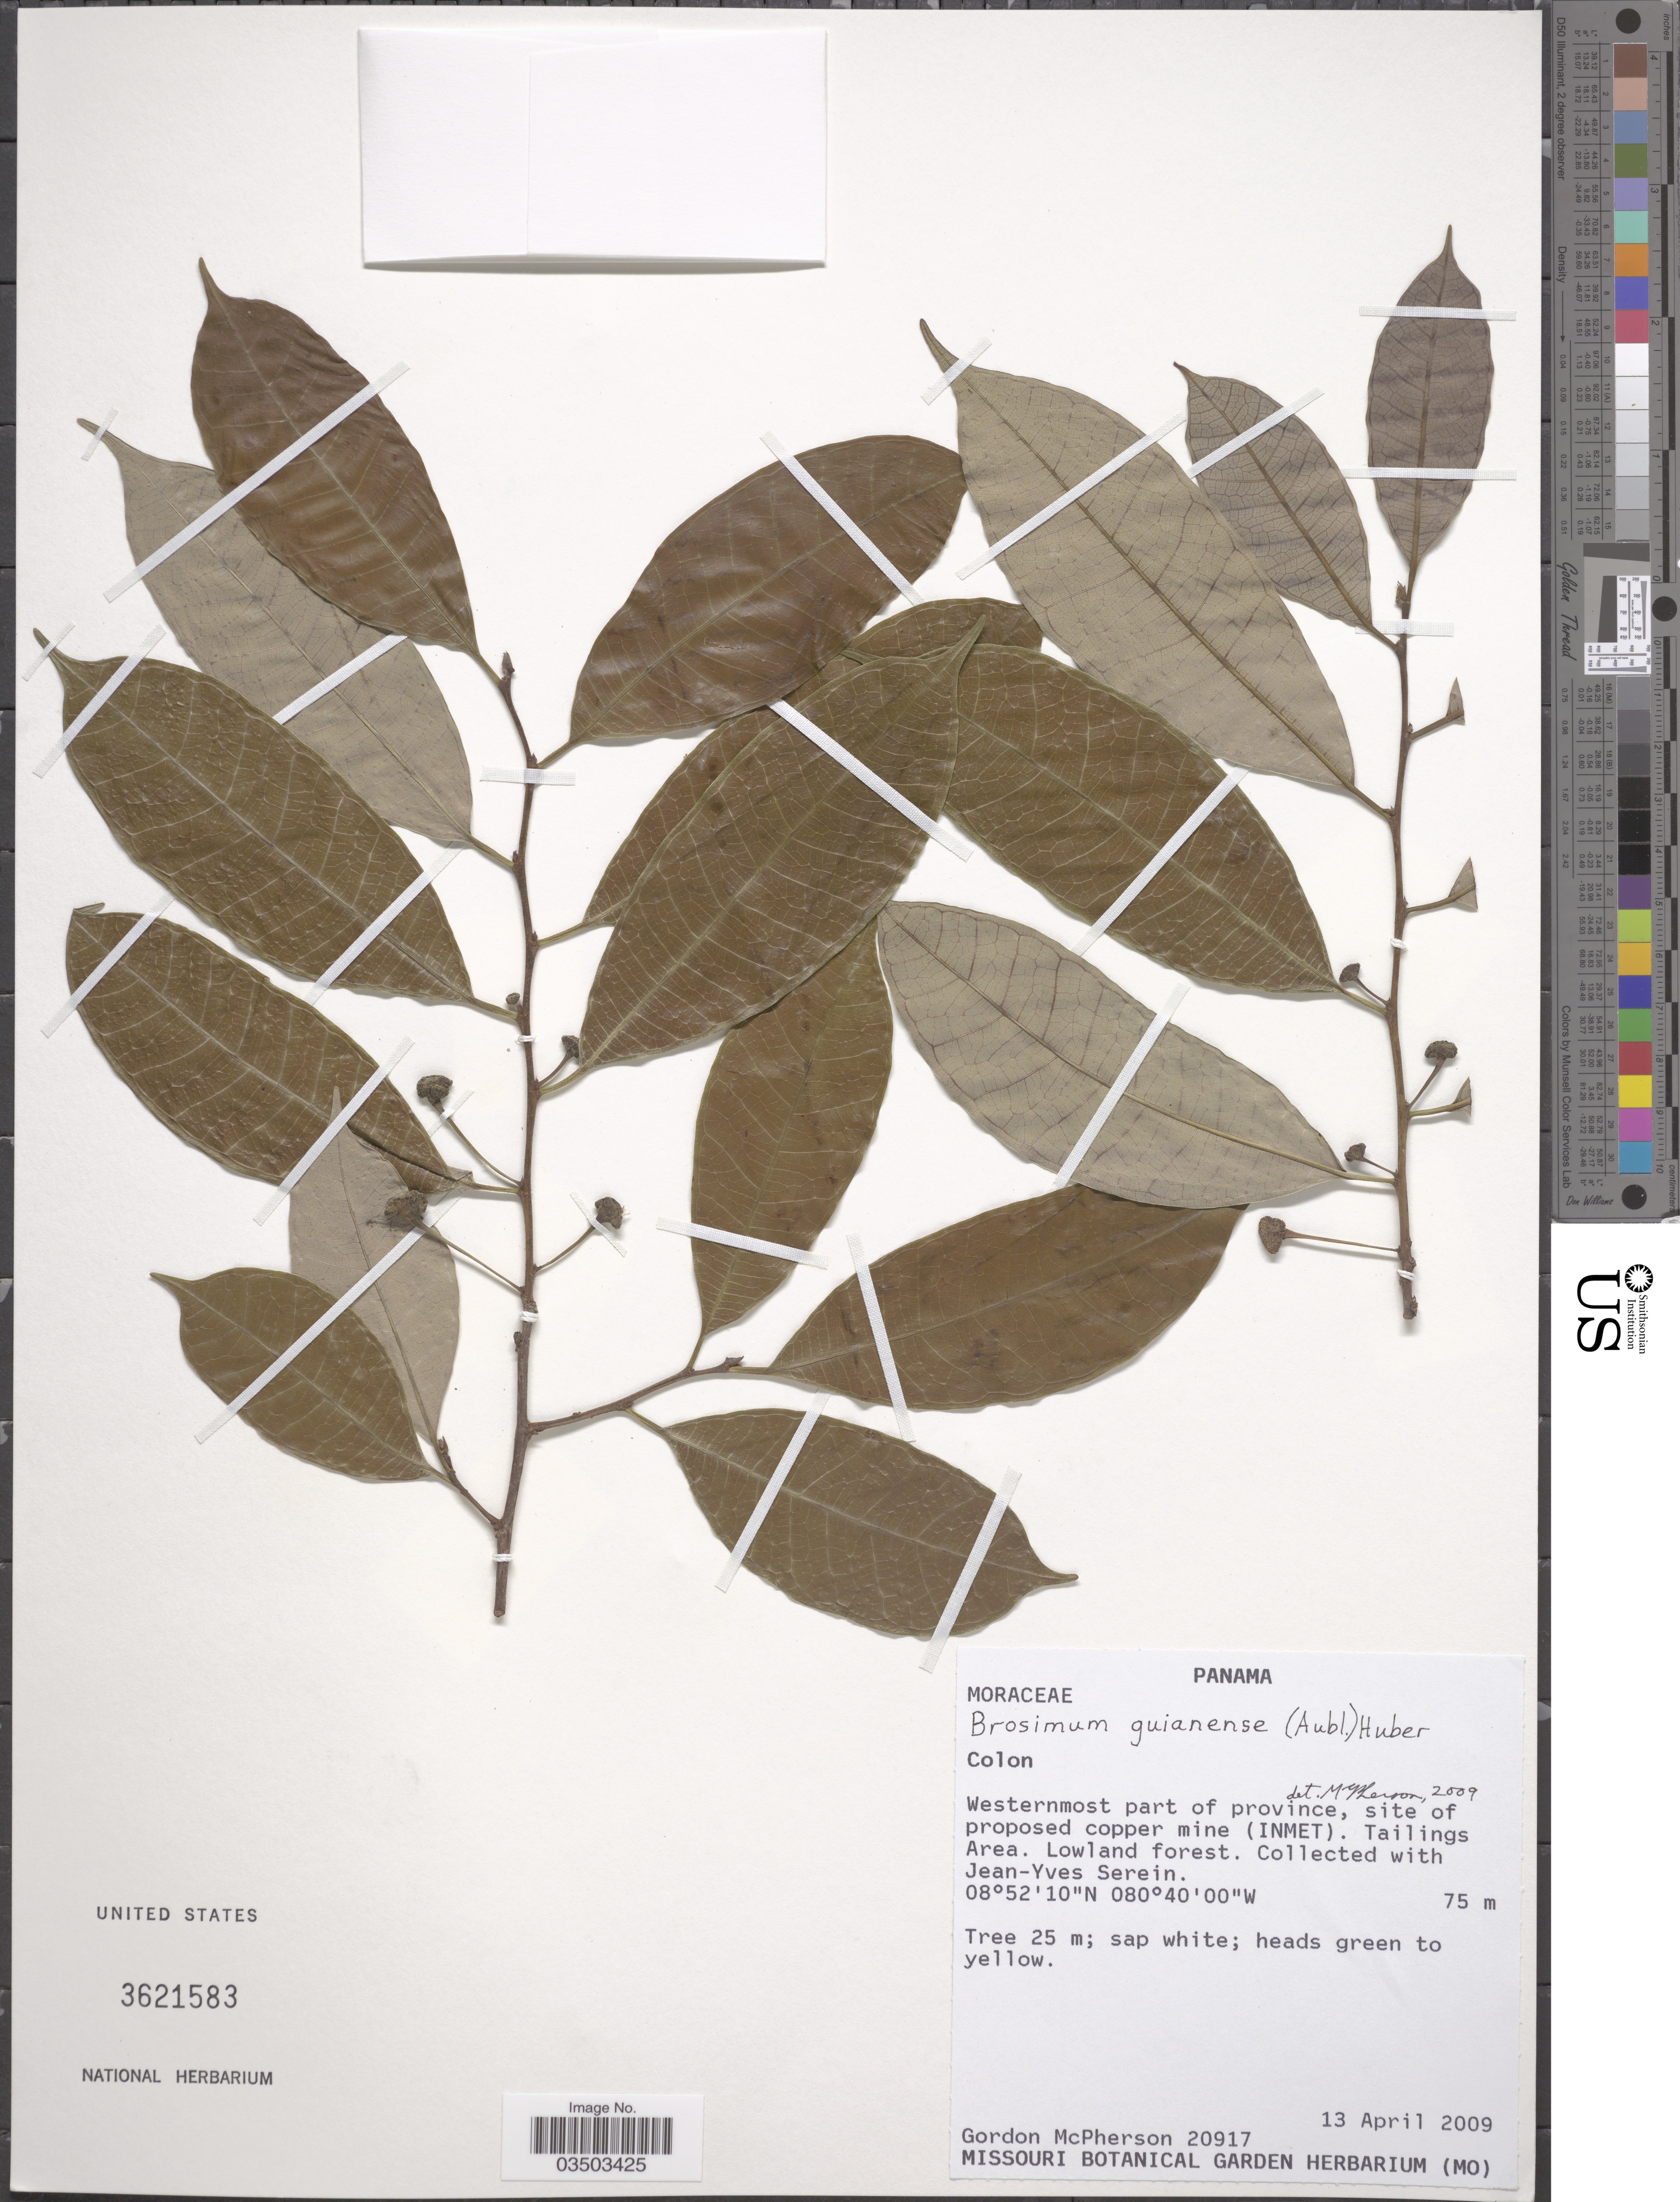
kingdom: Plantae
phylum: Tracheophyta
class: Magnoliopsida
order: Rosales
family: Moraceae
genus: Brosimum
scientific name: Brosimum guianense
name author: (Aubl.) Huber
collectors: G. McPherson & J. Serein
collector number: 20917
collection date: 2009-04-13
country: Panama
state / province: Colón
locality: Colon Westernmost part of province, site of proposed copper mine (INMET). Tailings Area. Lowland forest.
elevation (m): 75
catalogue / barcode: US 3621583